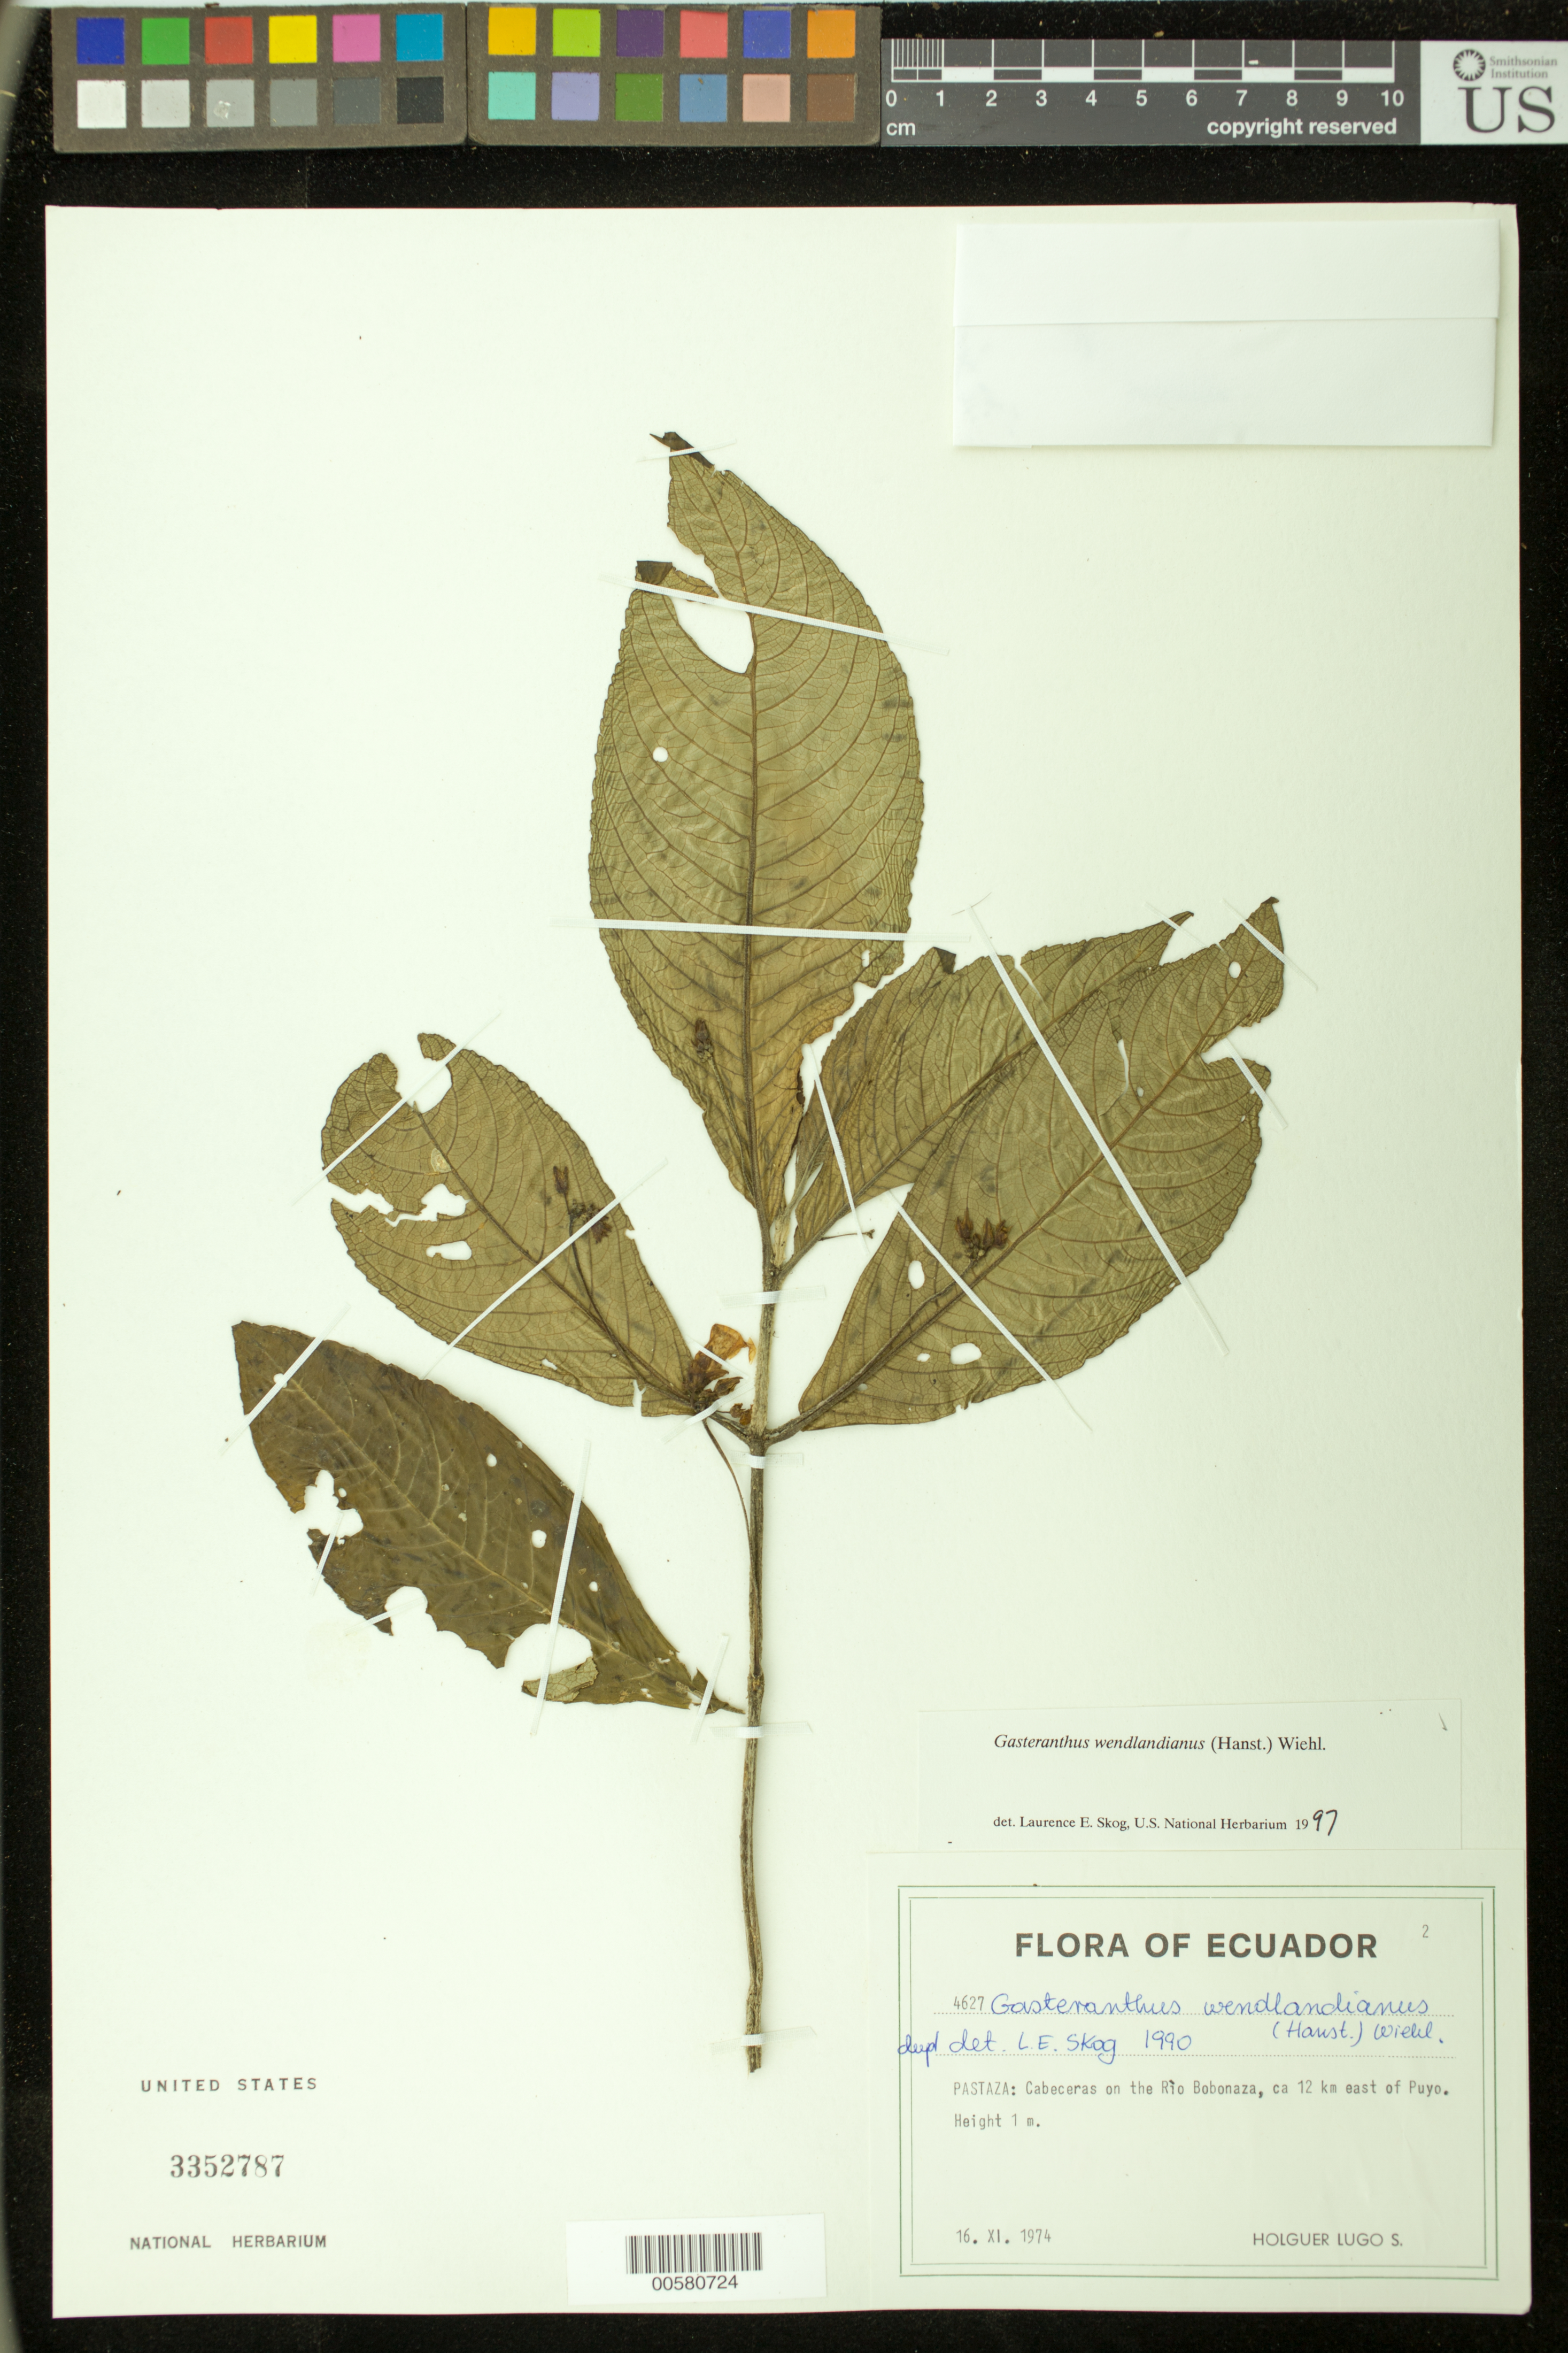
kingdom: Plantae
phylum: Tracheophyta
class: Magnoliopsida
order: Lamiales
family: Gesneriaceae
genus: Gasteranthus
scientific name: Gasteranthus wendlandianus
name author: (Hanst.) Wiehler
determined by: Skog, Laurence E.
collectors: H. Lugo S.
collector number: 4627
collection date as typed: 16 Nov 1974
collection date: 1974-11-16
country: Ecuador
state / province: Pastaza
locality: Cabeceras on the Río Bobonaza, ca 12 km E of Puyo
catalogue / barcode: US 3352787